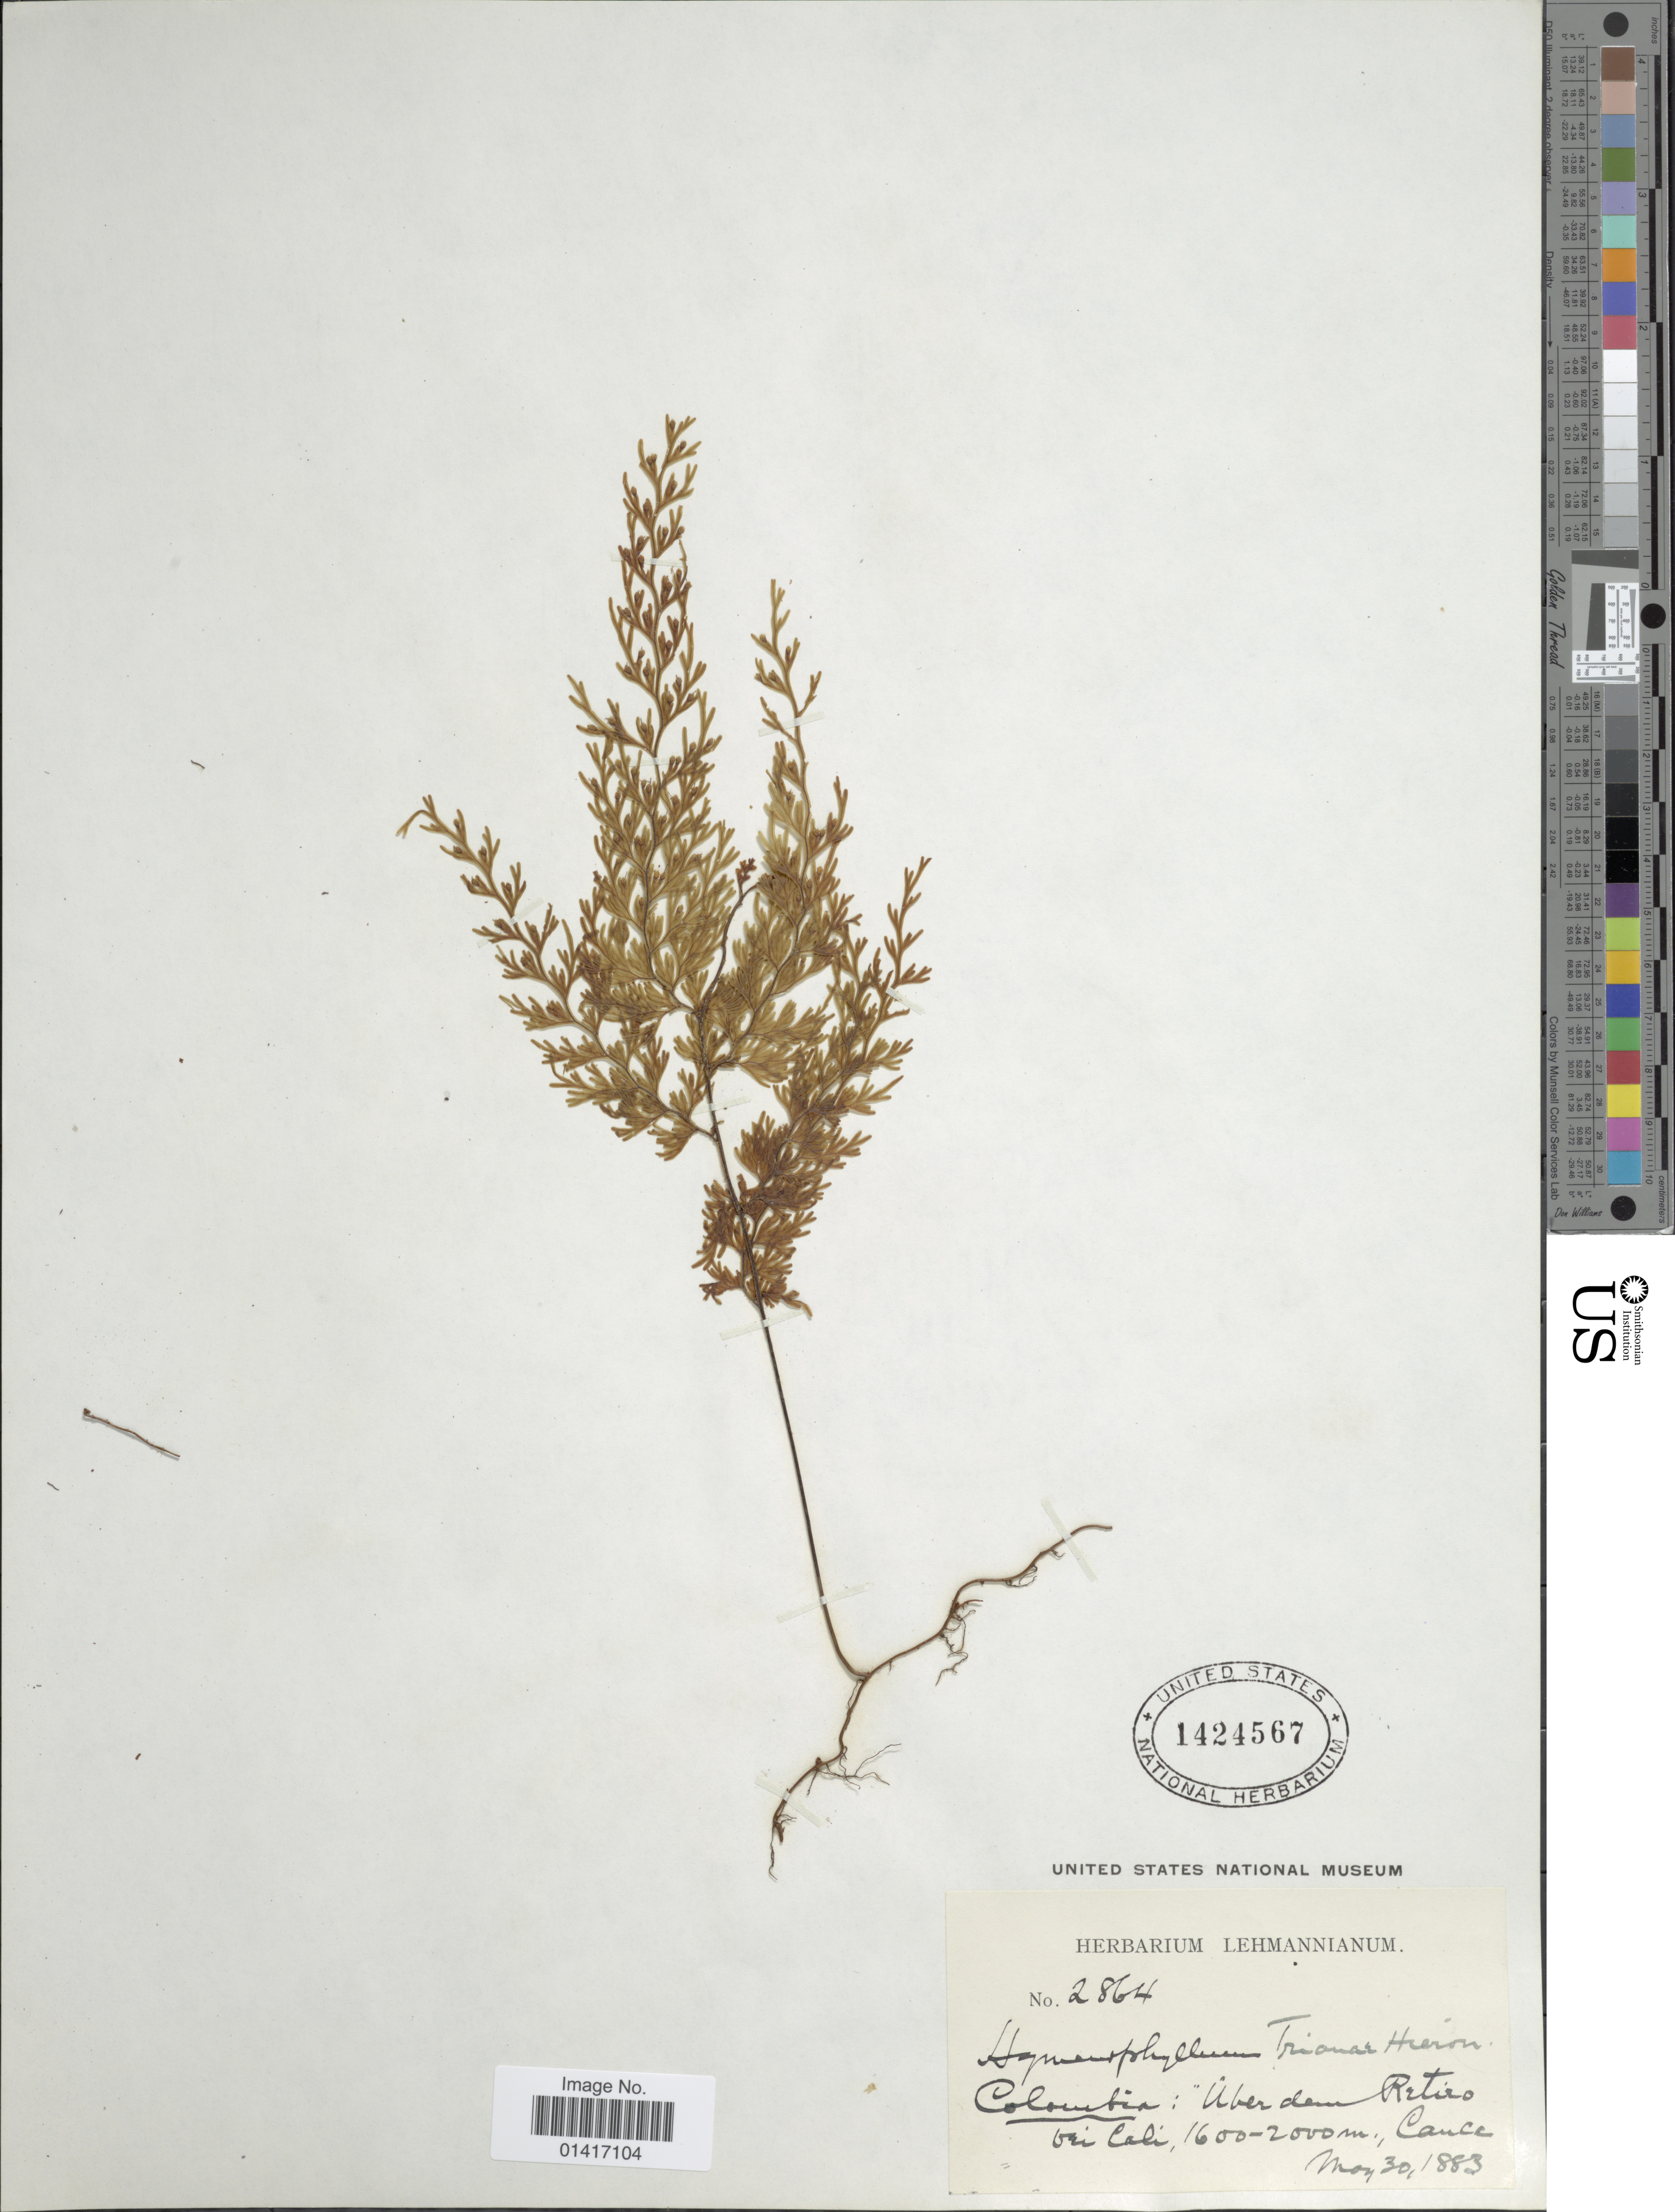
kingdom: Plantae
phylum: Tracheophyta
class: Polypodiopsida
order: Hymenophyllales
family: Hymenophyllaceae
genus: Hymenophyllum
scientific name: Hymenophyllum trianae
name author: (Hieron.)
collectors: ex herb. Lehmannianum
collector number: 2864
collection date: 1883-05-30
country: Colombia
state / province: Cauca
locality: Uber dem Retiro bei Cali, Cauca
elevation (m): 1600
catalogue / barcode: US 1424567